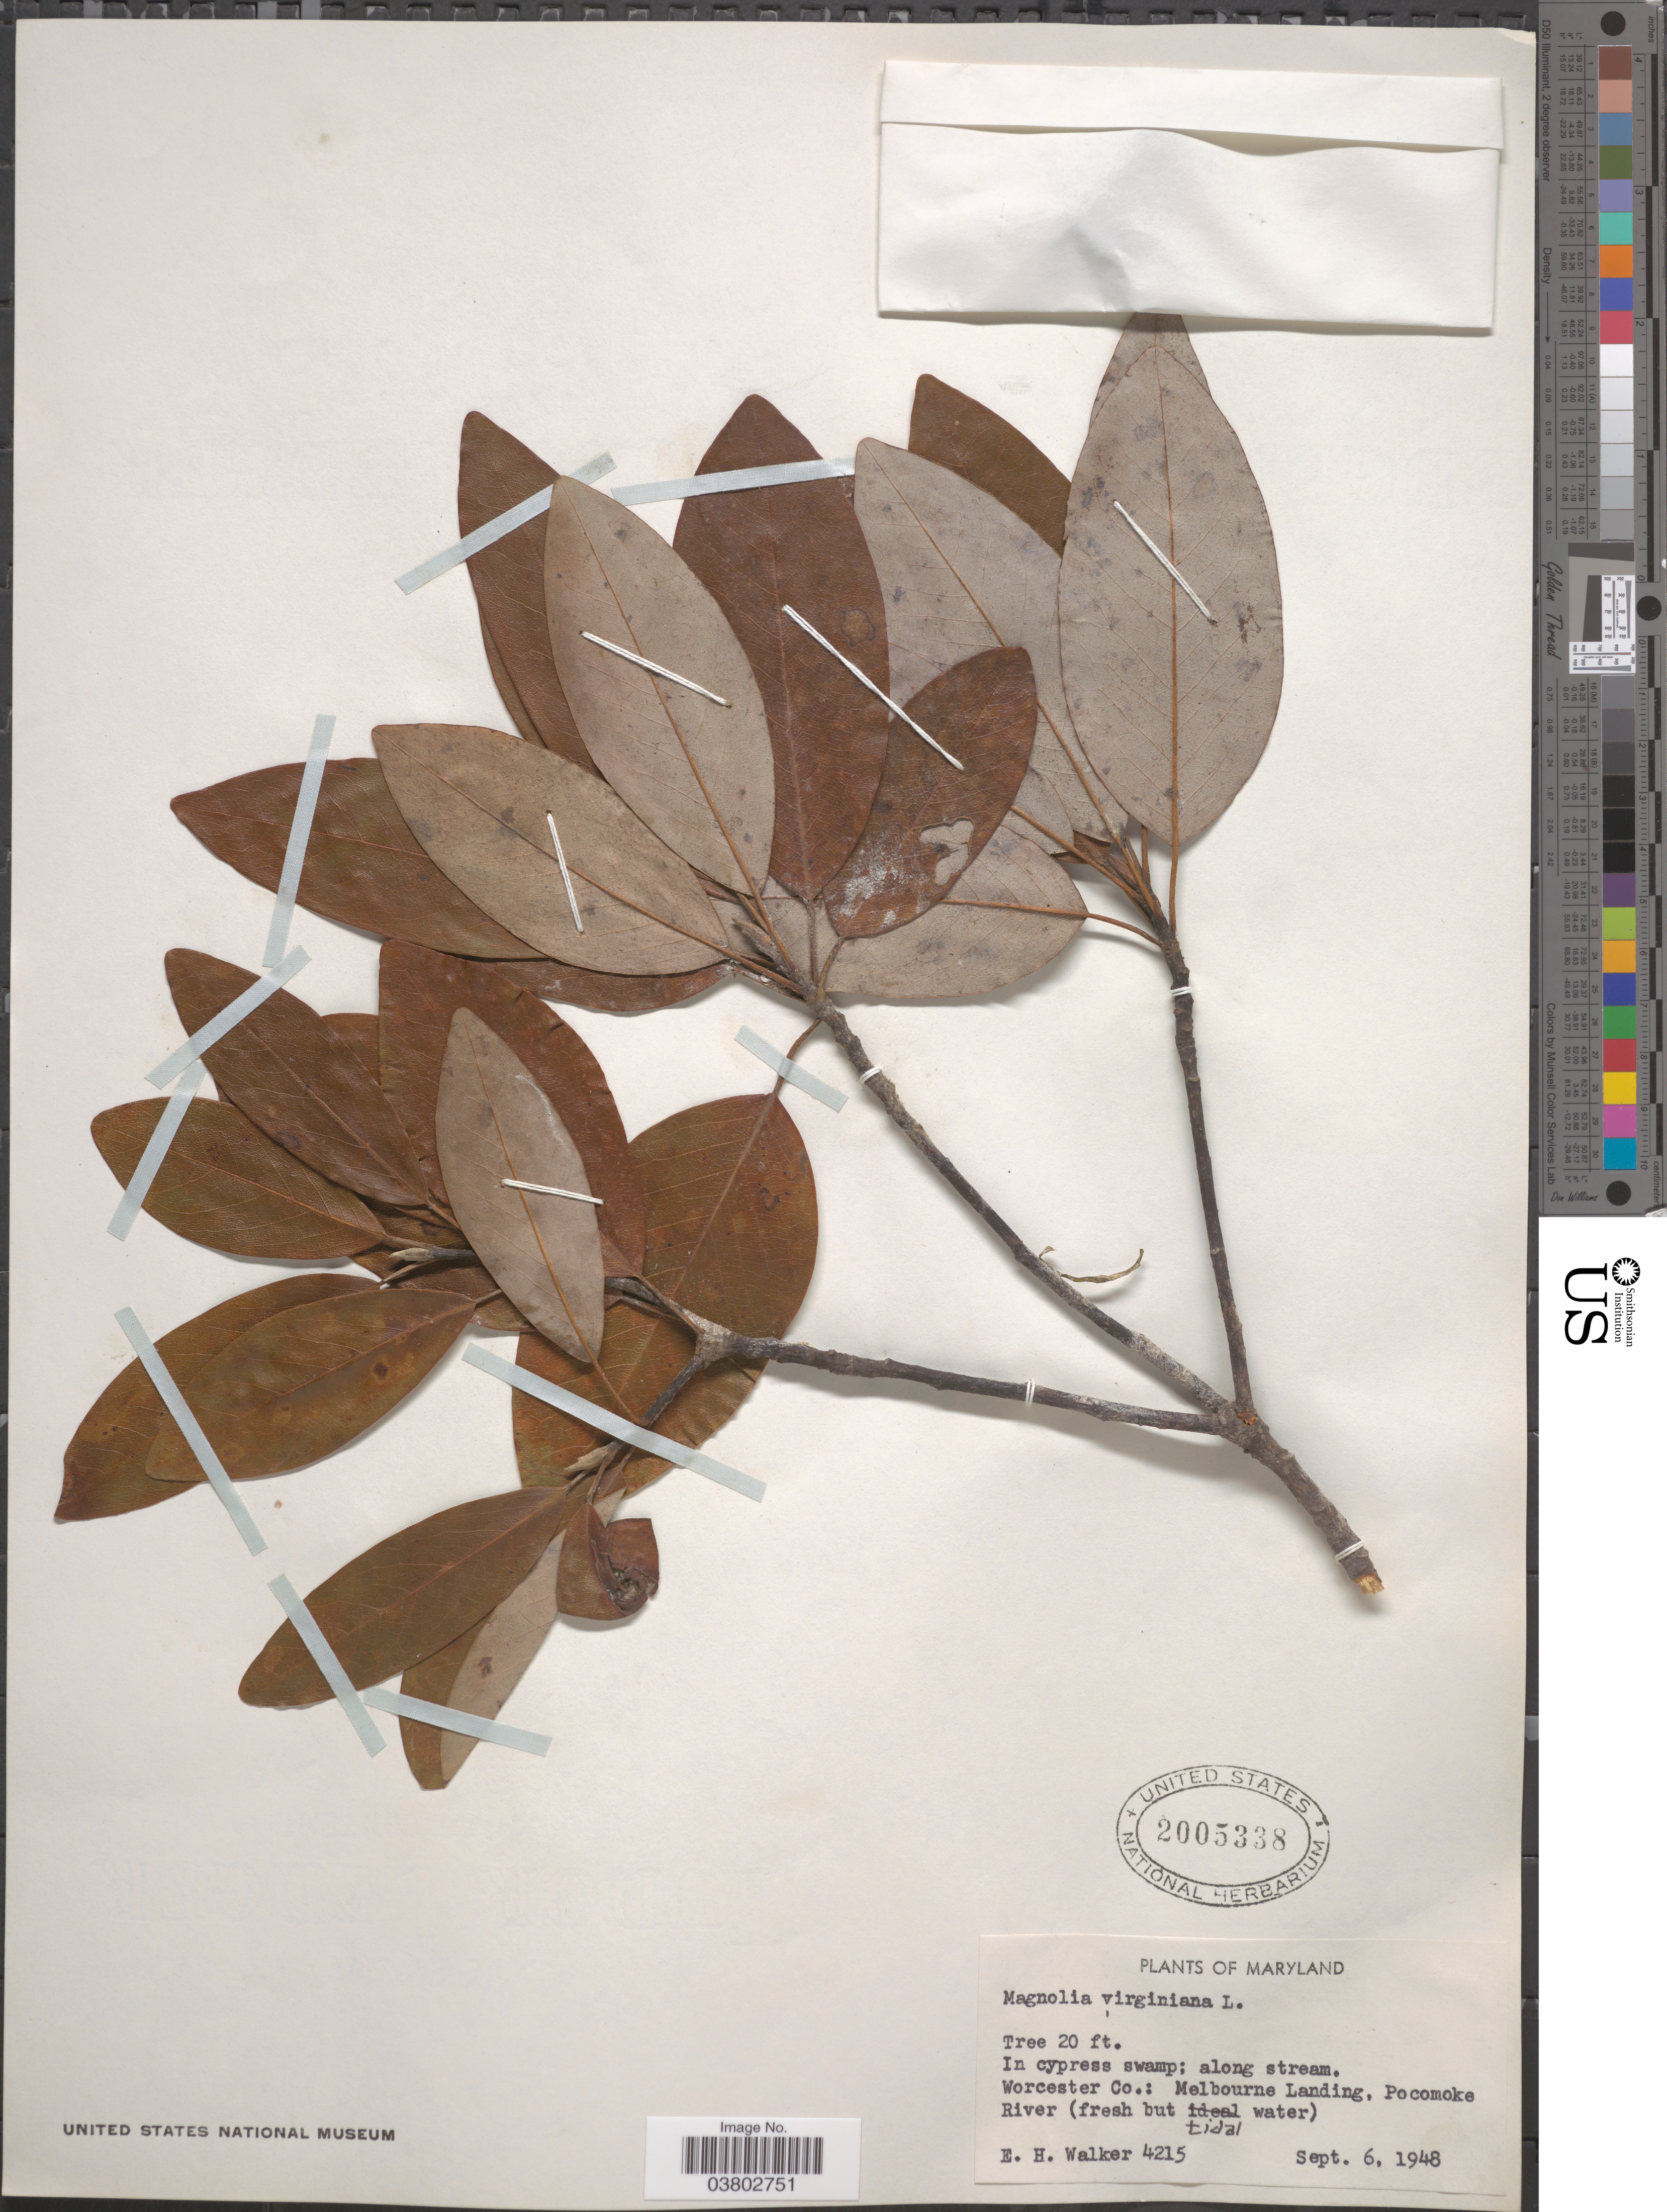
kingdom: Plantae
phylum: Tracheophyta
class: Magnoliopsida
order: Magnoliales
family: Magnoliaceae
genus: Magnolia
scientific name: Magnolia virginiana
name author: L.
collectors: E. H. Walker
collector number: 4215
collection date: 1948-09-06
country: United States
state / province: Maryland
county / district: Worcester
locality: Worcester Co.: Melbourne Landing, Pocomoke River.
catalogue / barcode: US 2005338